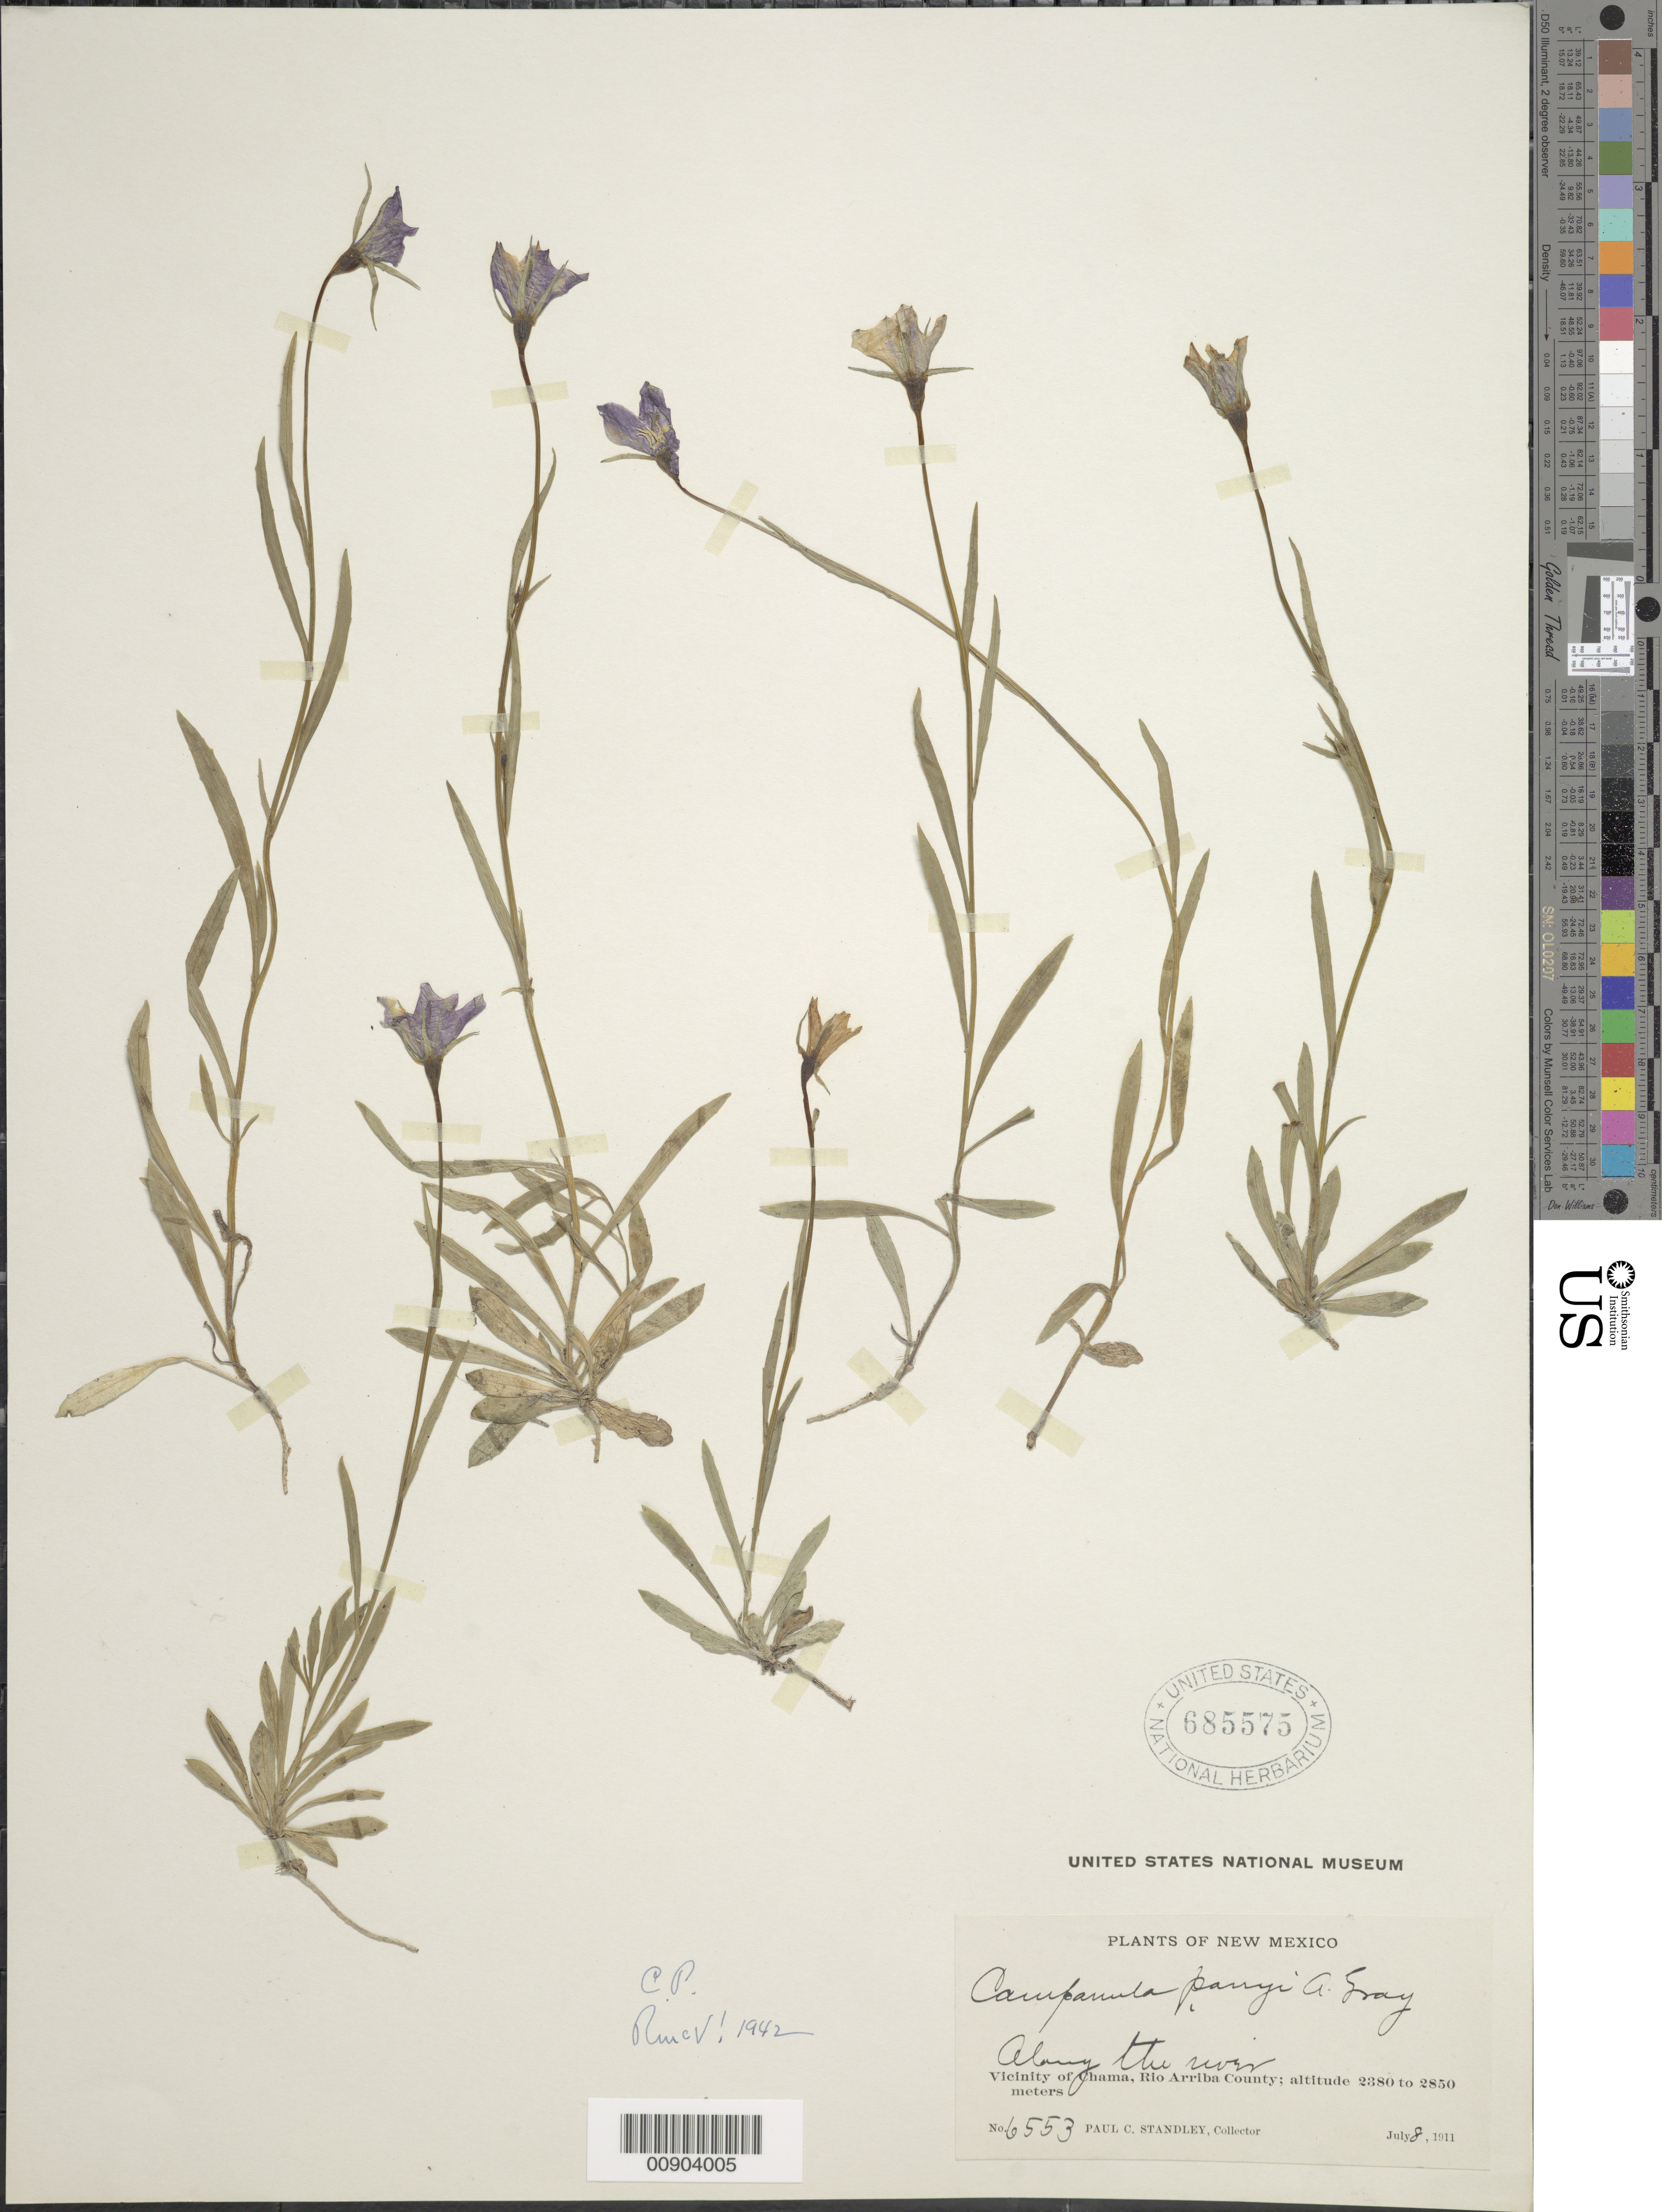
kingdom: Plantae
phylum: Tracheophyta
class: Magnoliopsida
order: Asterales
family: Campanulaceae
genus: Campanula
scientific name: Campanula parryi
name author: A. Gray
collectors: P. C. Standley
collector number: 6553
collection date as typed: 08 Jul 1911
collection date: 1911-07-08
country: United States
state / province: New Mexico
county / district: Rio Arriba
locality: Chama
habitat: Along the river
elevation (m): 2380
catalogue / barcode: US 685575